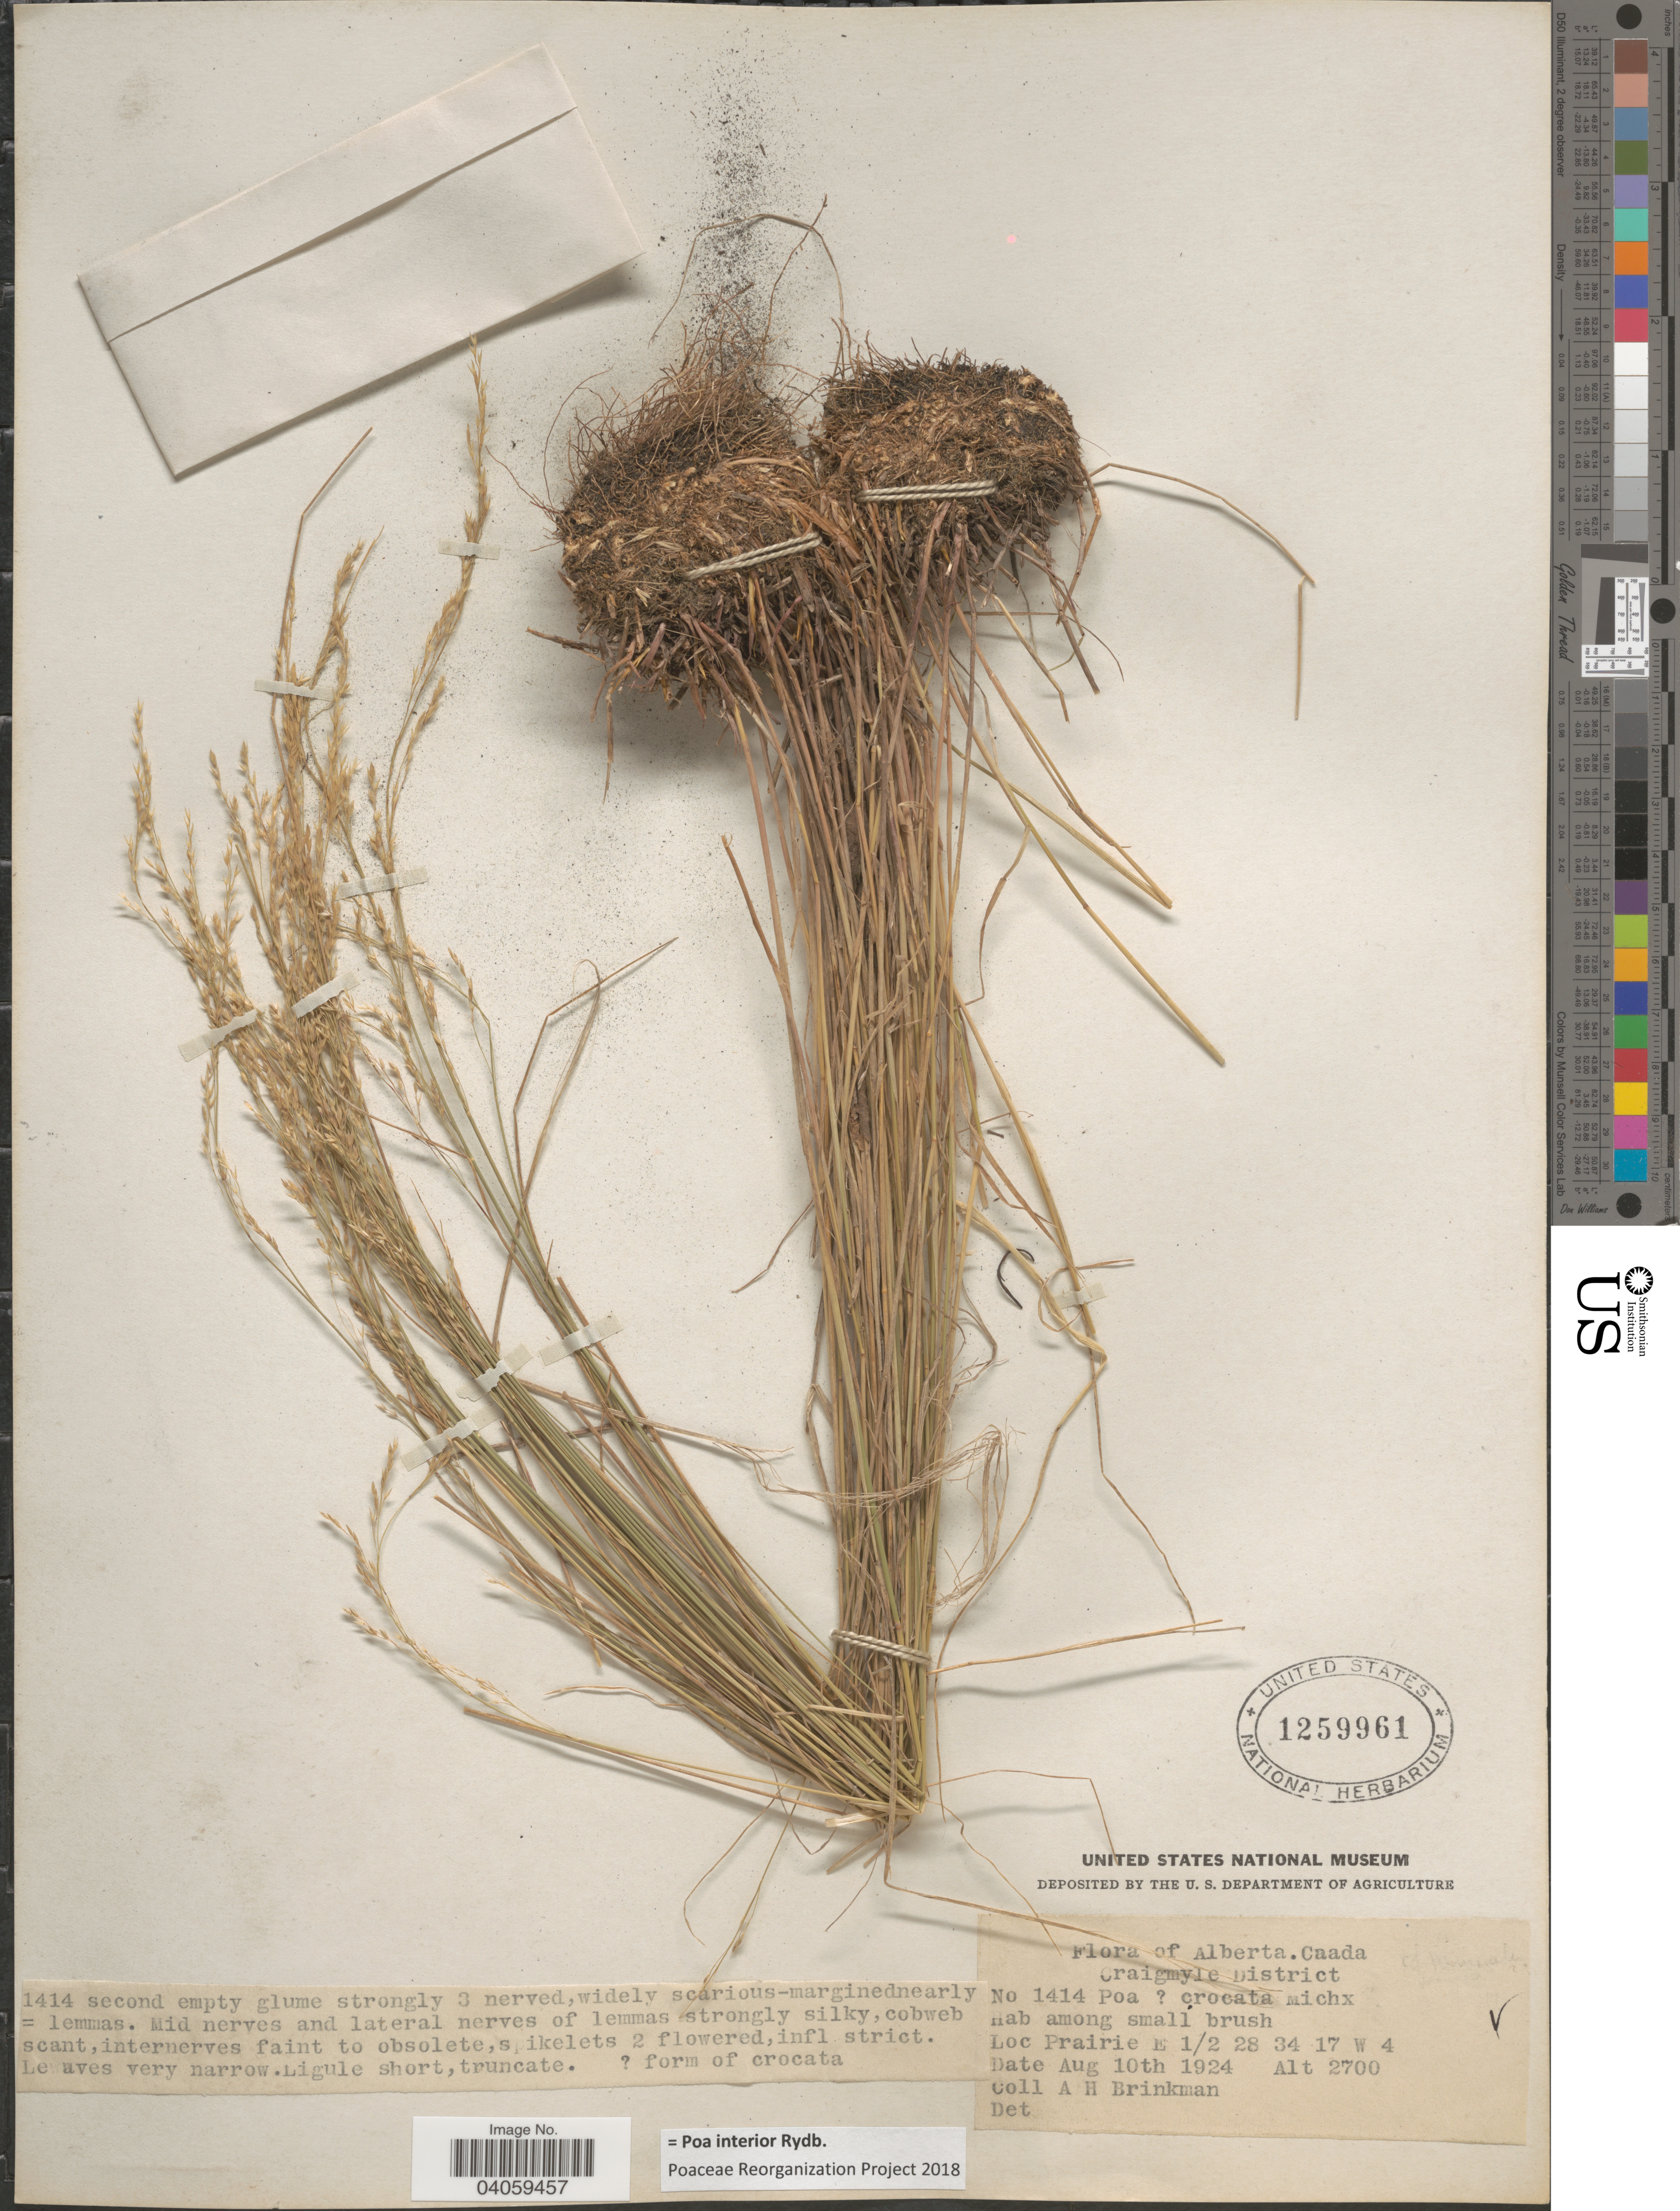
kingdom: Plantae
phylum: Tracheophyta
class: Liliopsida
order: Poales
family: Poaceae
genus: Poa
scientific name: Poa interior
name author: Rydb.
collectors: A. Brinkman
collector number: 1414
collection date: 1924-08-10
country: Canada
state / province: Alberta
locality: Craigmyle District. Prairie E 1/2 28 34 17 W 4.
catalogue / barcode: US 1259961